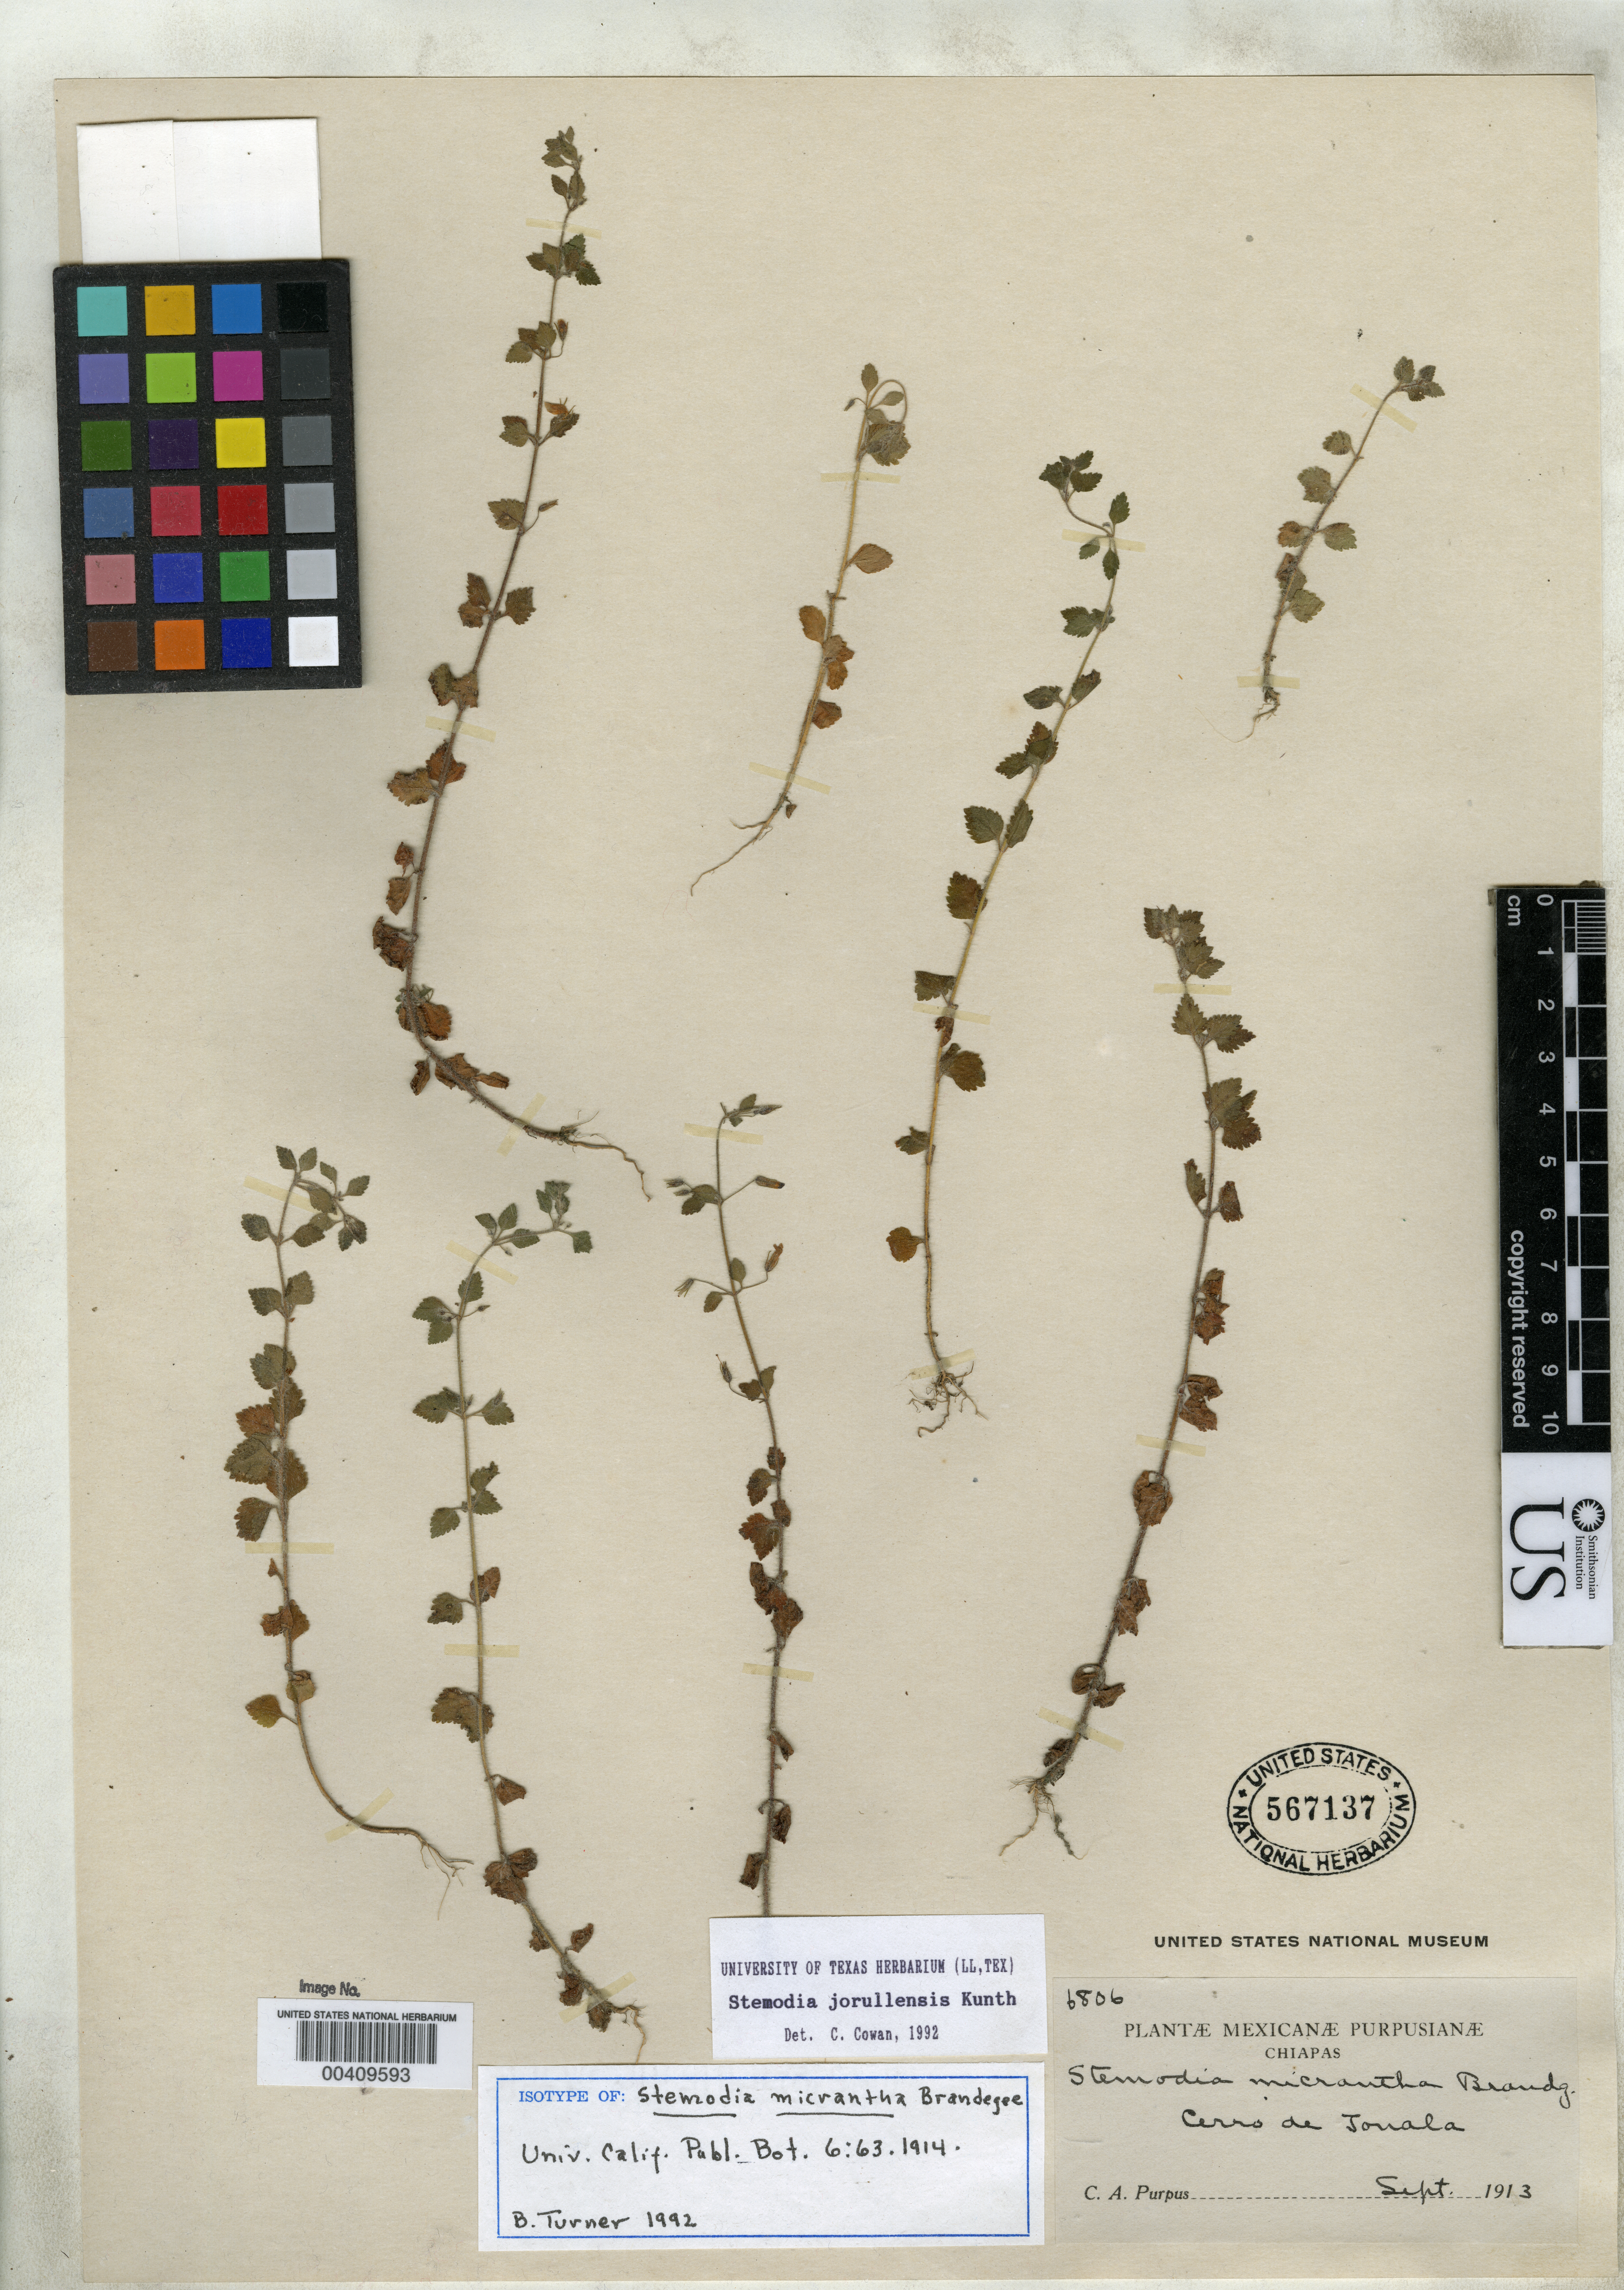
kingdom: Plantae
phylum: Tracheophyta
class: Magnoliopsida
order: Lamiales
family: Plantaginaceae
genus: Stemodia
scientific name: Stemodia micrantha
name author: Brandegee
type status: Isotype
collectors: C. A. Purpus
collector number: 6806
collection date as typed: Sep 1913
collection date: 1913-09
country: Mexico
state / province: Chiapas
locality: Sierra de Tonala.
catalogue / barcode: US 567137